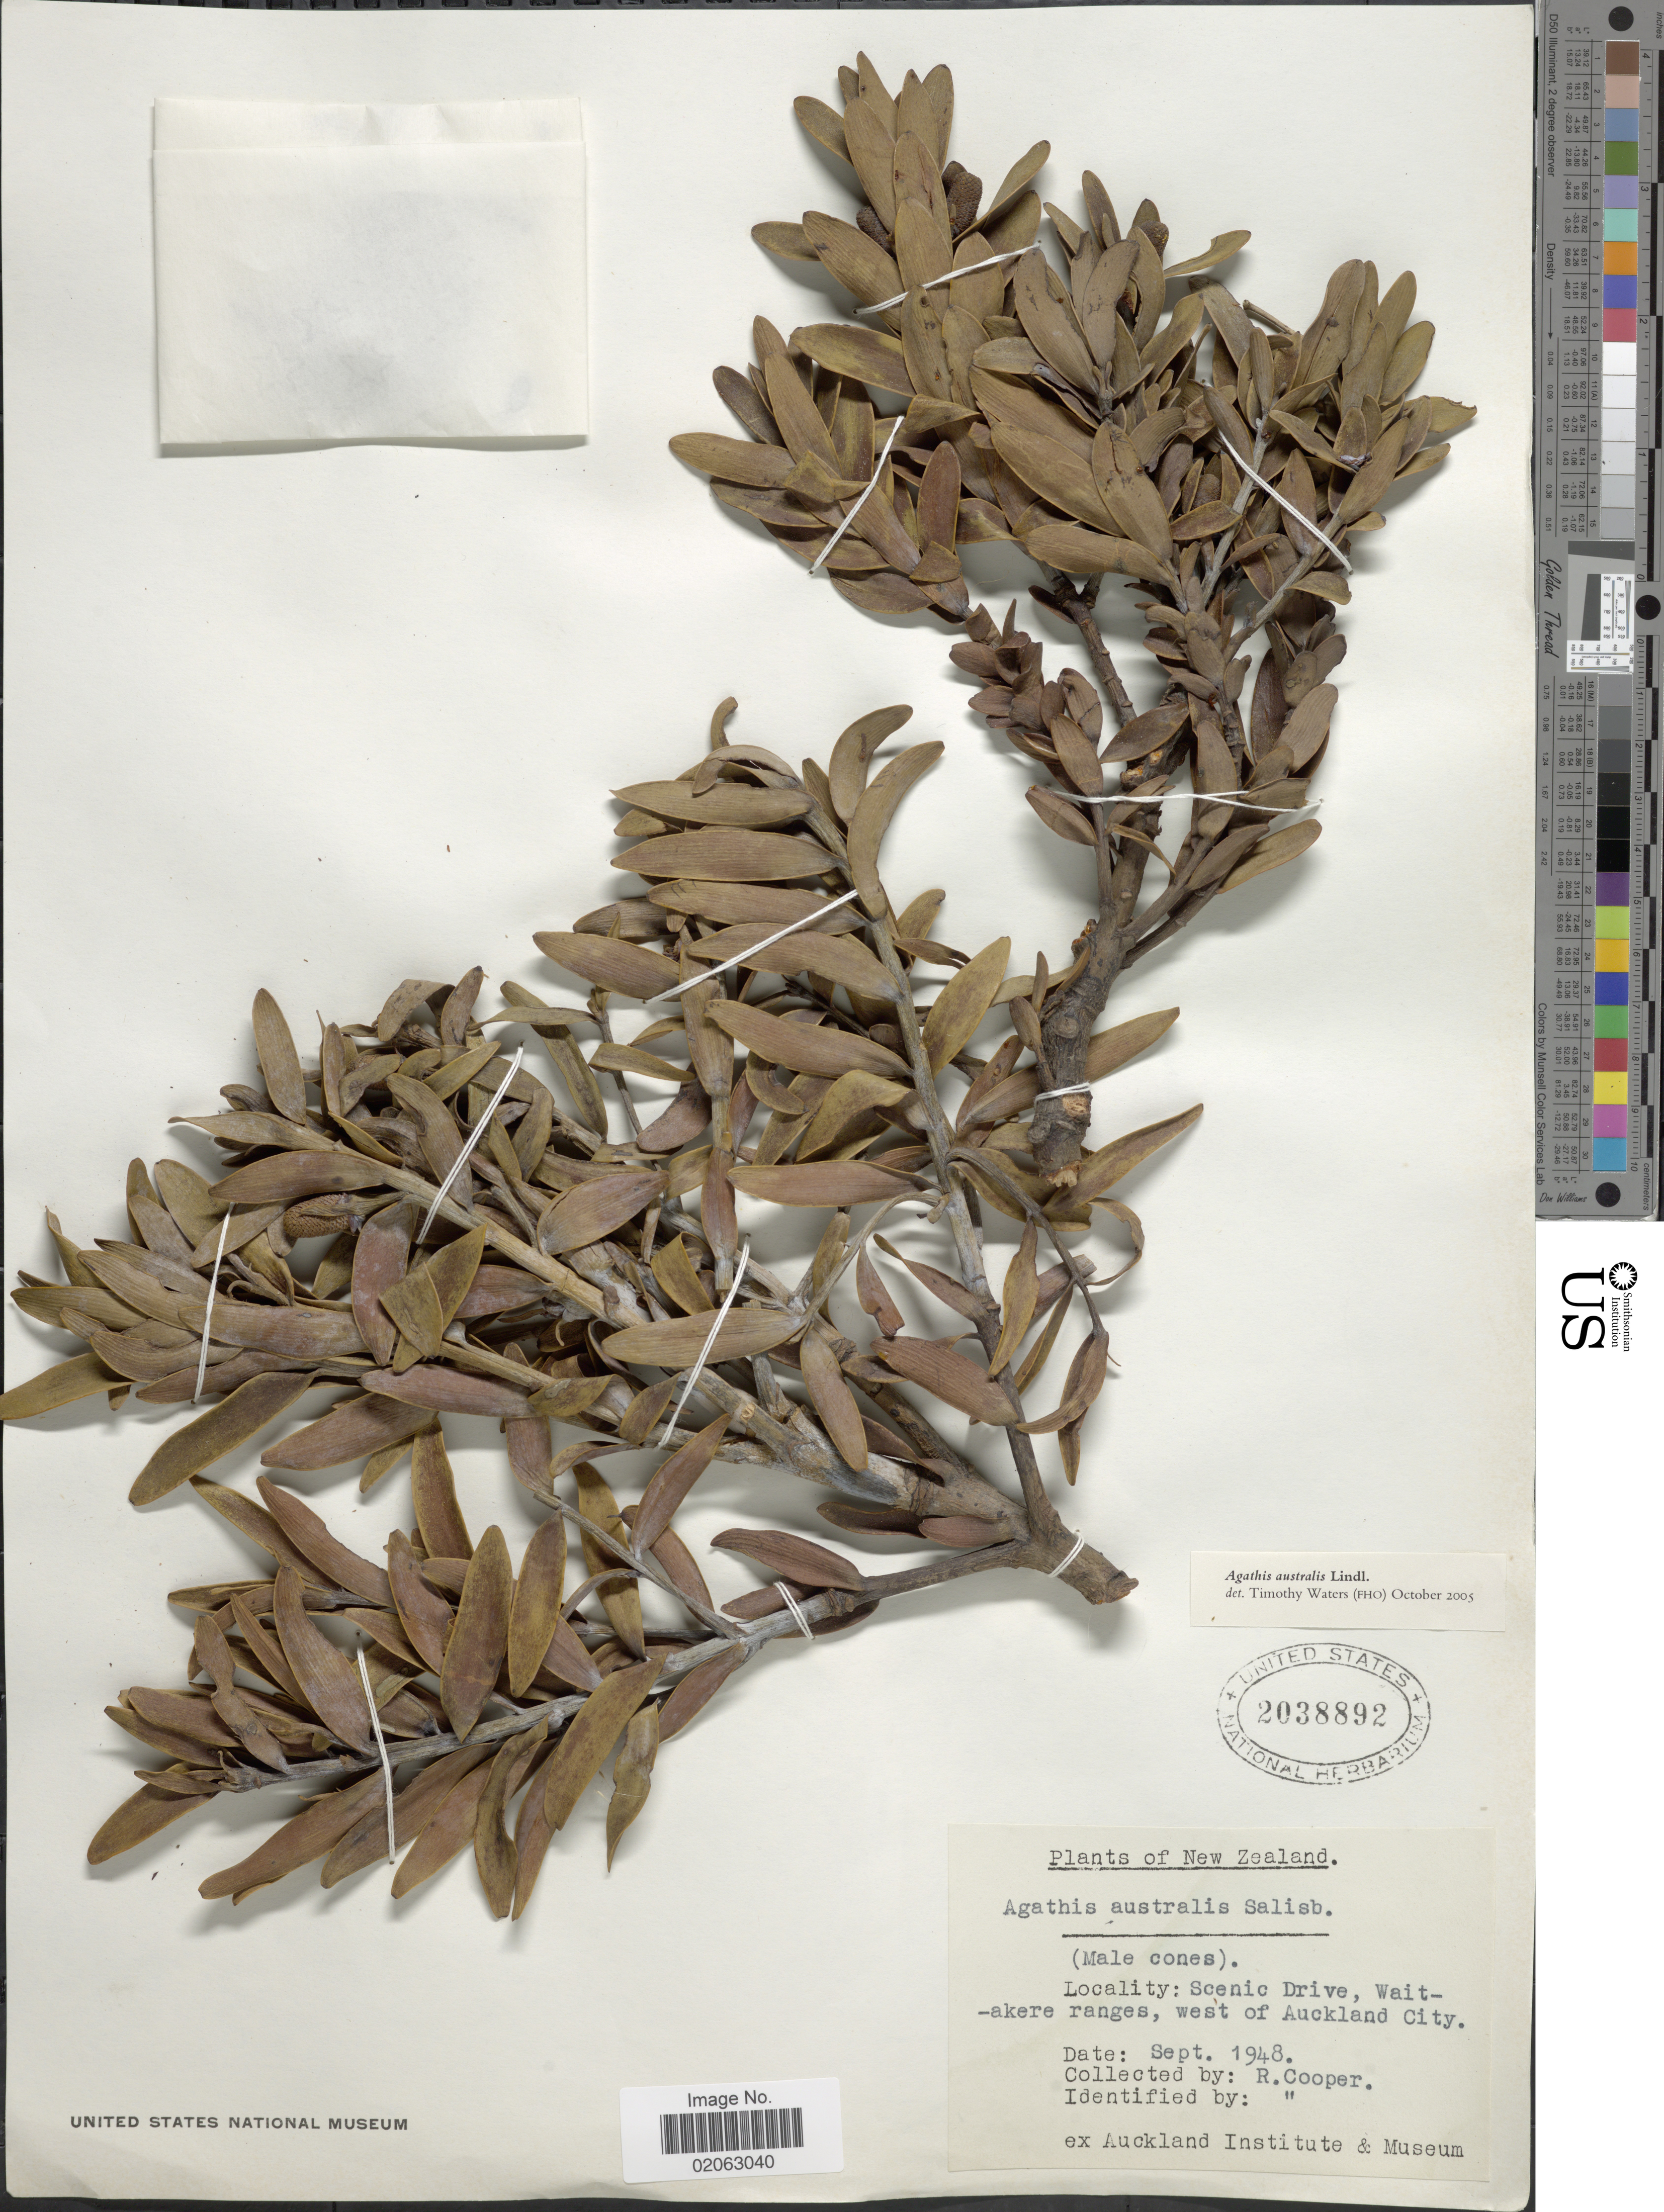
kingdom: Plantae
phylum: Tracheophyta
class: Pinopsida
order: Pinales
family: Araucariaceae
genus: Agathis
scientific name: Agathis australis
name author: (D. Don) Lindl.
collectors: R. Cooper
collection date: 1948-09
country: New Zealand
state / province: Auckland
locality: Scenic Drive, Waitakere ranges, west of Aucklan City.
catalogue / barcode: US 2038892